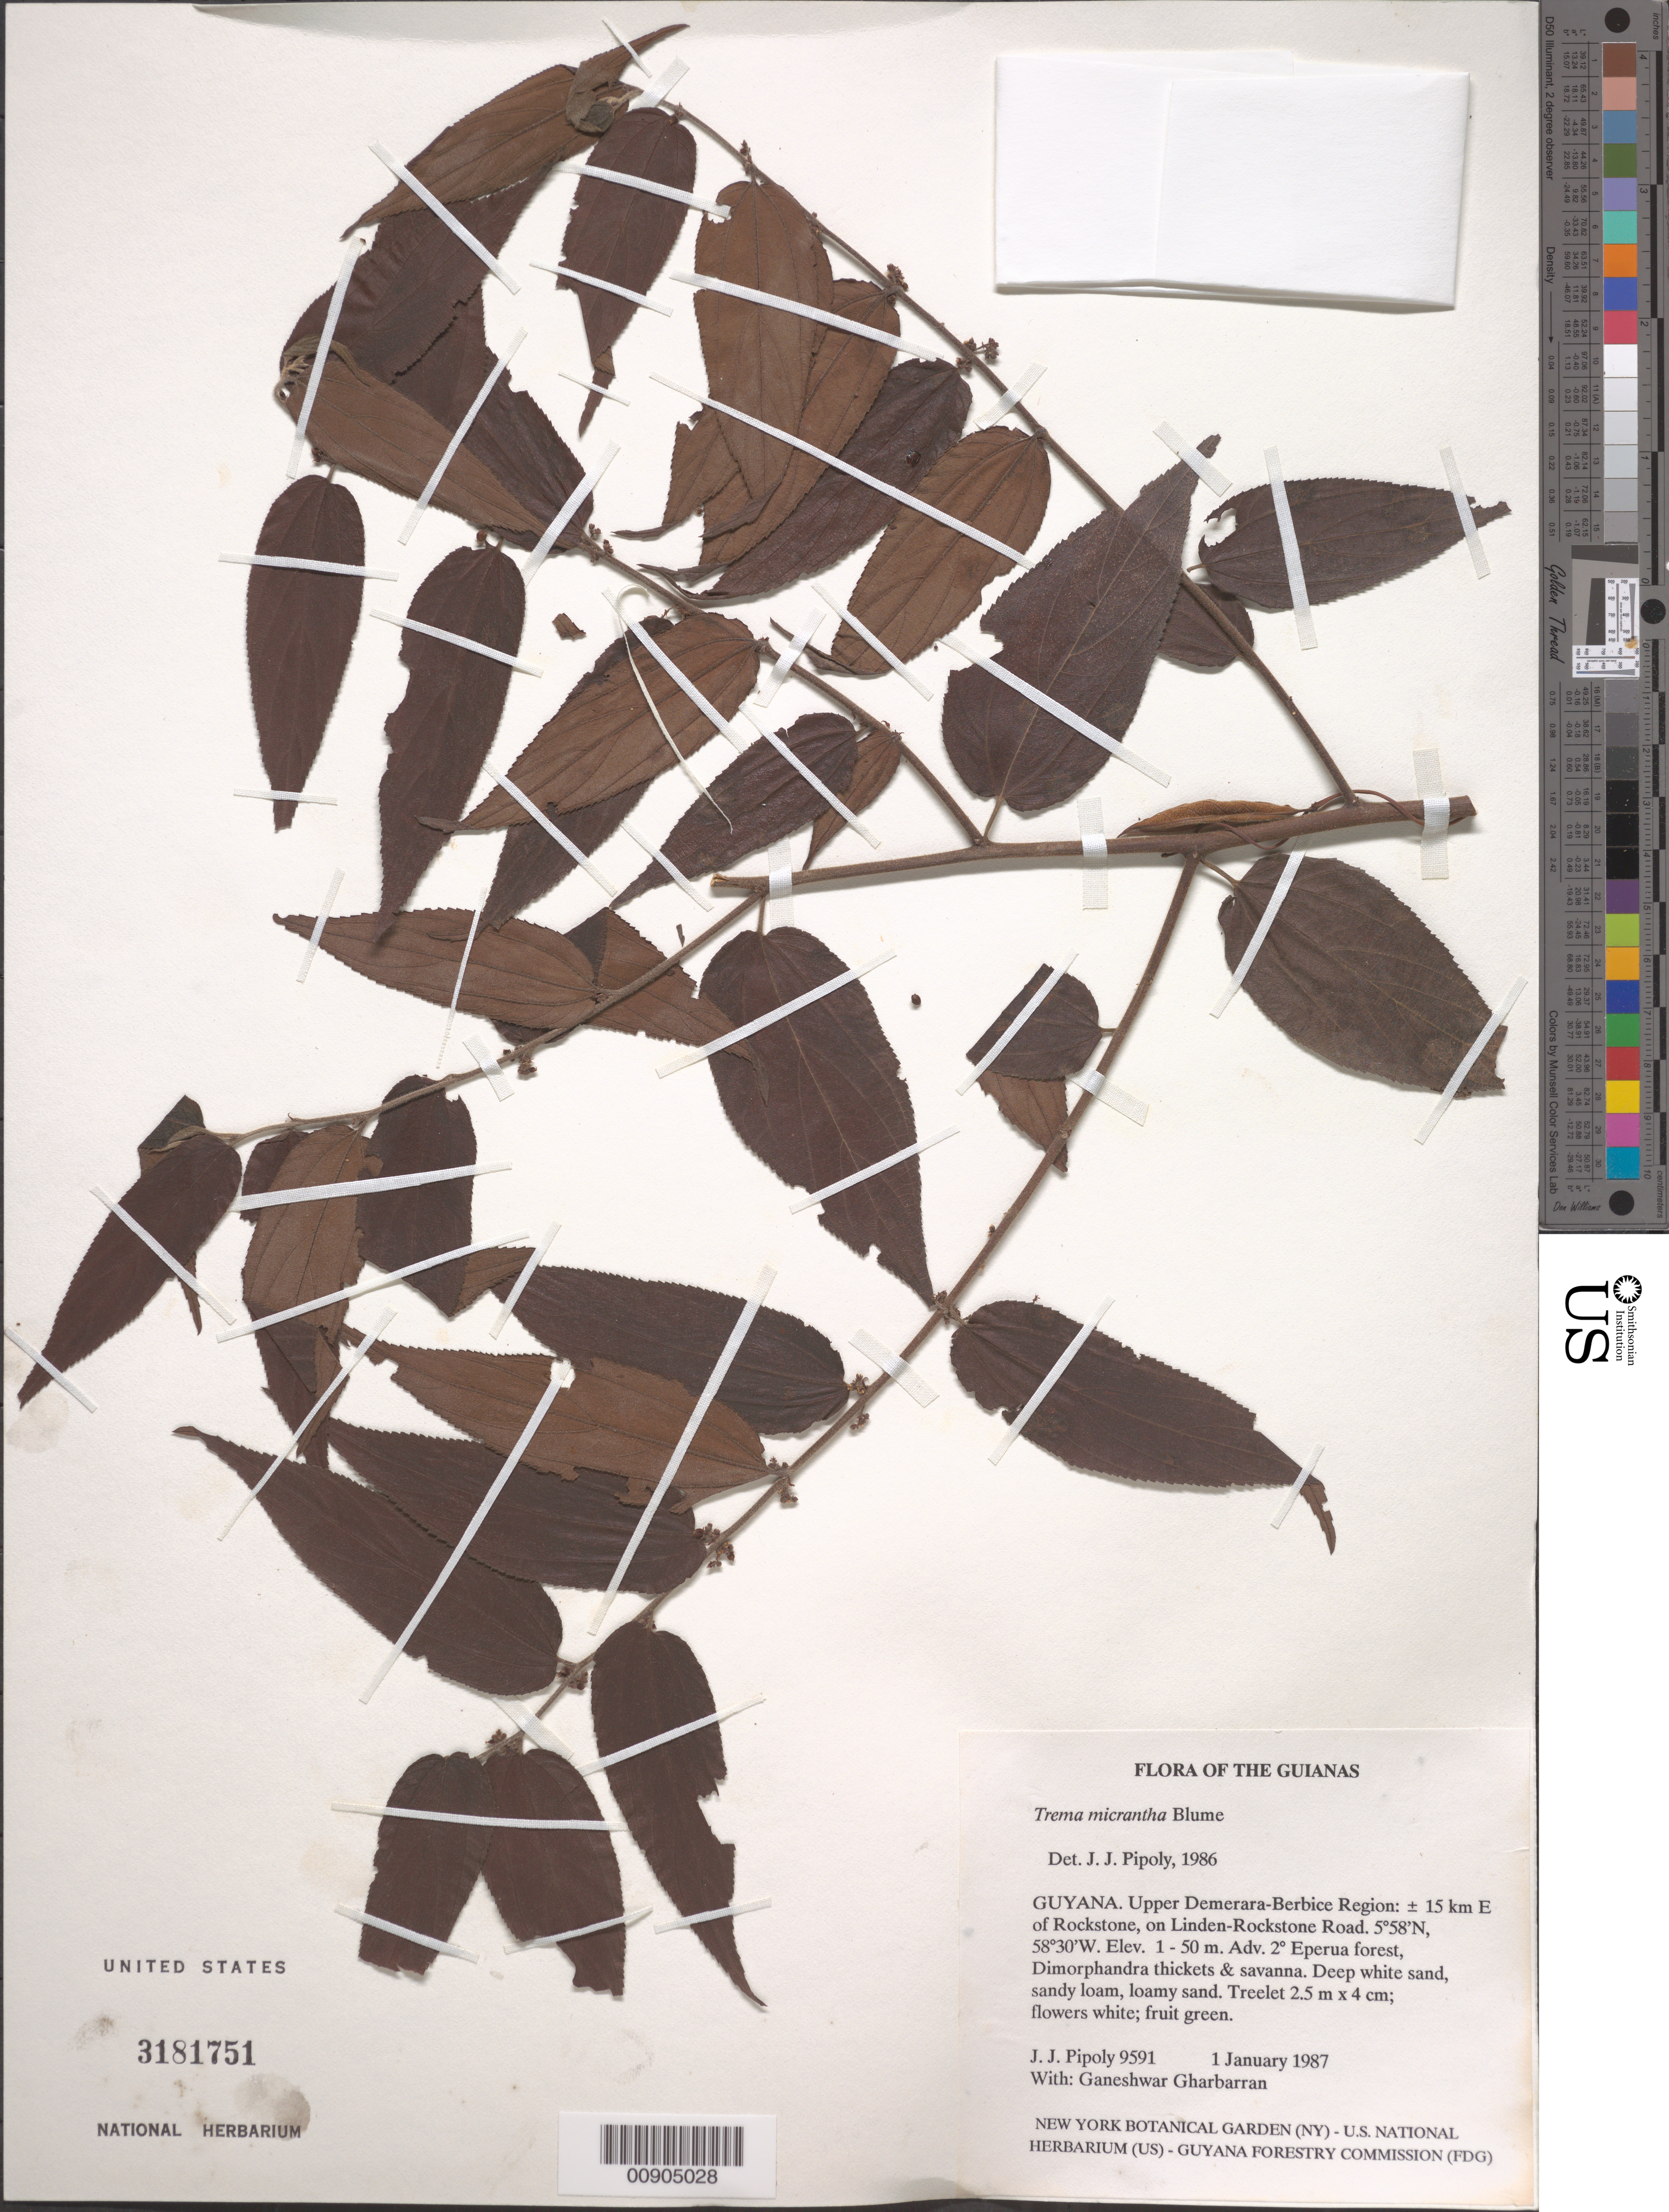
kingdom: Plantae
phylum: Tracheophyta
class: Magnoliopsida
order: Rosales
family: Cannabaceae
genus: Trema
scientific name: Trema micranthum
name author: (L.) Blume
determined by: Pipoly, J. J., III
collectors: J. J. Pipoly & G. Gharbarran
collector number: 9591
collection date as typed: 11 January 1987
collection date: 1987-01-11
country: Guyana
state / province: U. Demerara-Berbice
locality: ±15 km E of Rockstone, on Linden-Rockstone Road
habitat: Adv. secondary Eperua forest, Dimorphandra thickets & savanna. Deep white sand, sandy loam, loamy sand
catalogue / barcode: US 3181751